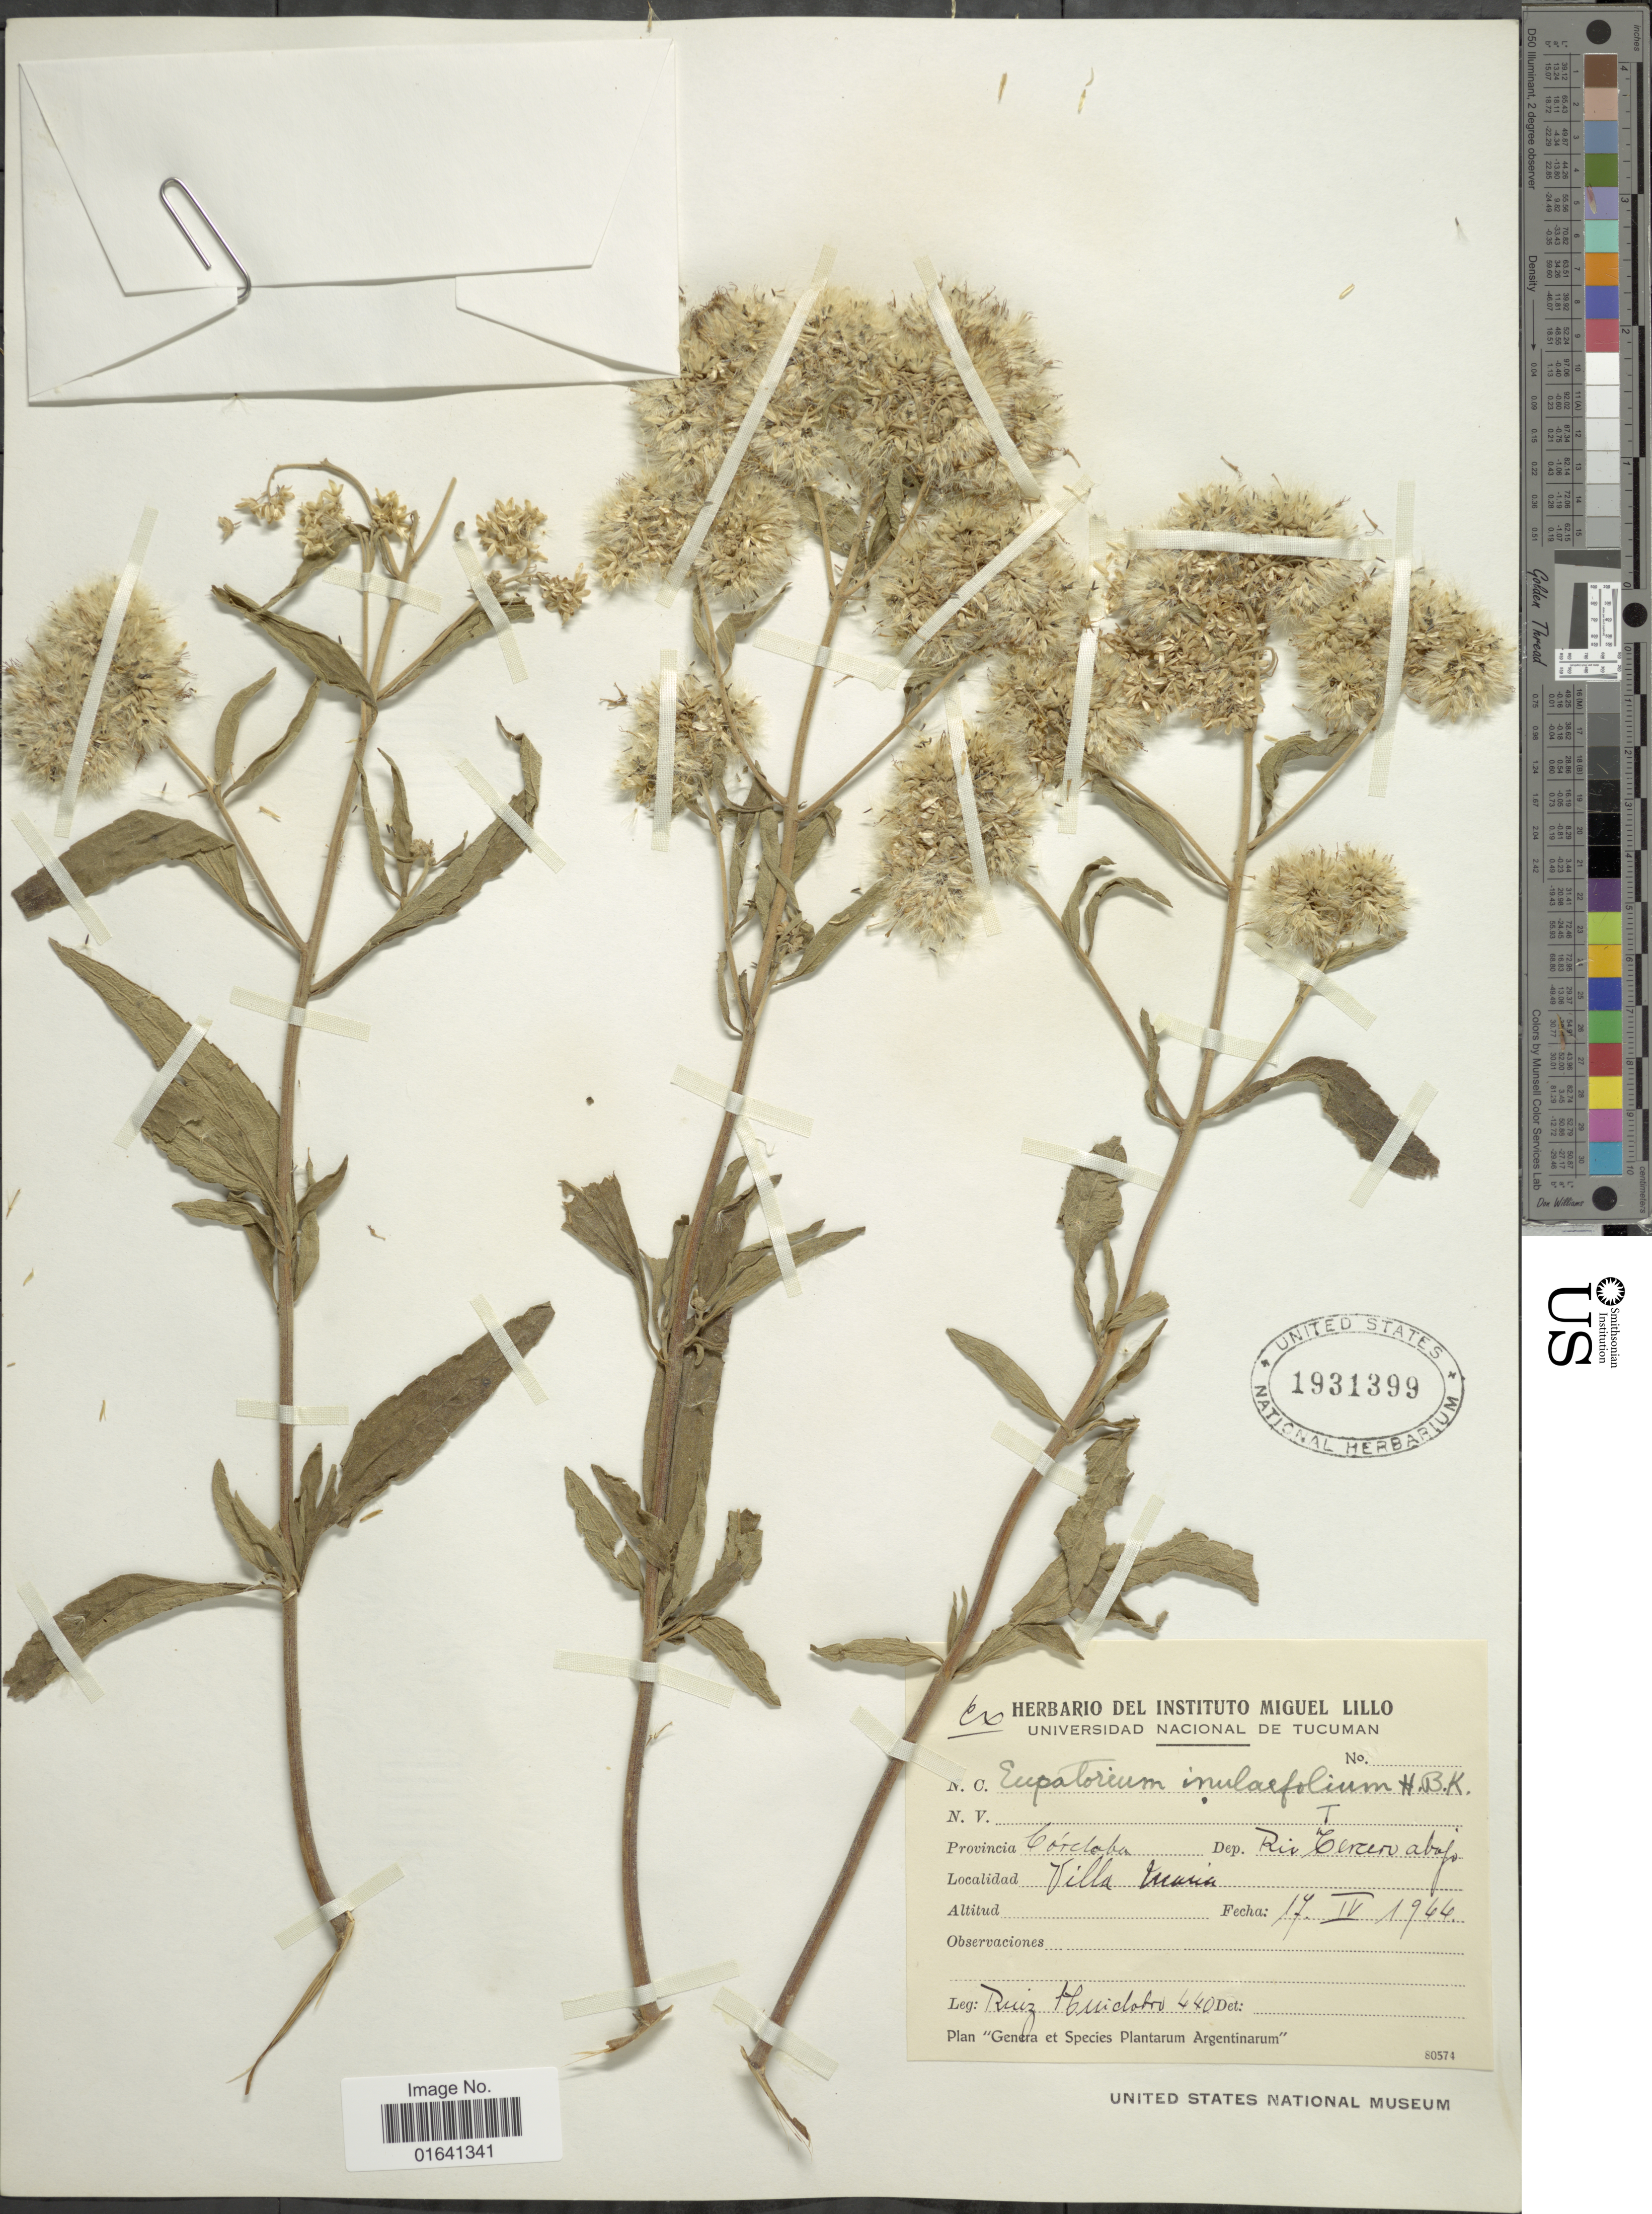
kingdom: Plantae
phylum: Tracheophyta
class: Magnoliopsida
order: Asterales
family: Asteraceae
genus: Austroeupatorium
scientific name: Austroeupatorium inulaefolium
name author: (Kunth) R.M. King & H. Rob.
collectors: M. Ruiz Huidobro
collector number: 440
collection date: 1944-04-17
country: Argentina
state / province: Cordoba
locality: Dep. Rio Tercero abajo, Villa Maria.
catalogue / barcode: US 1931399